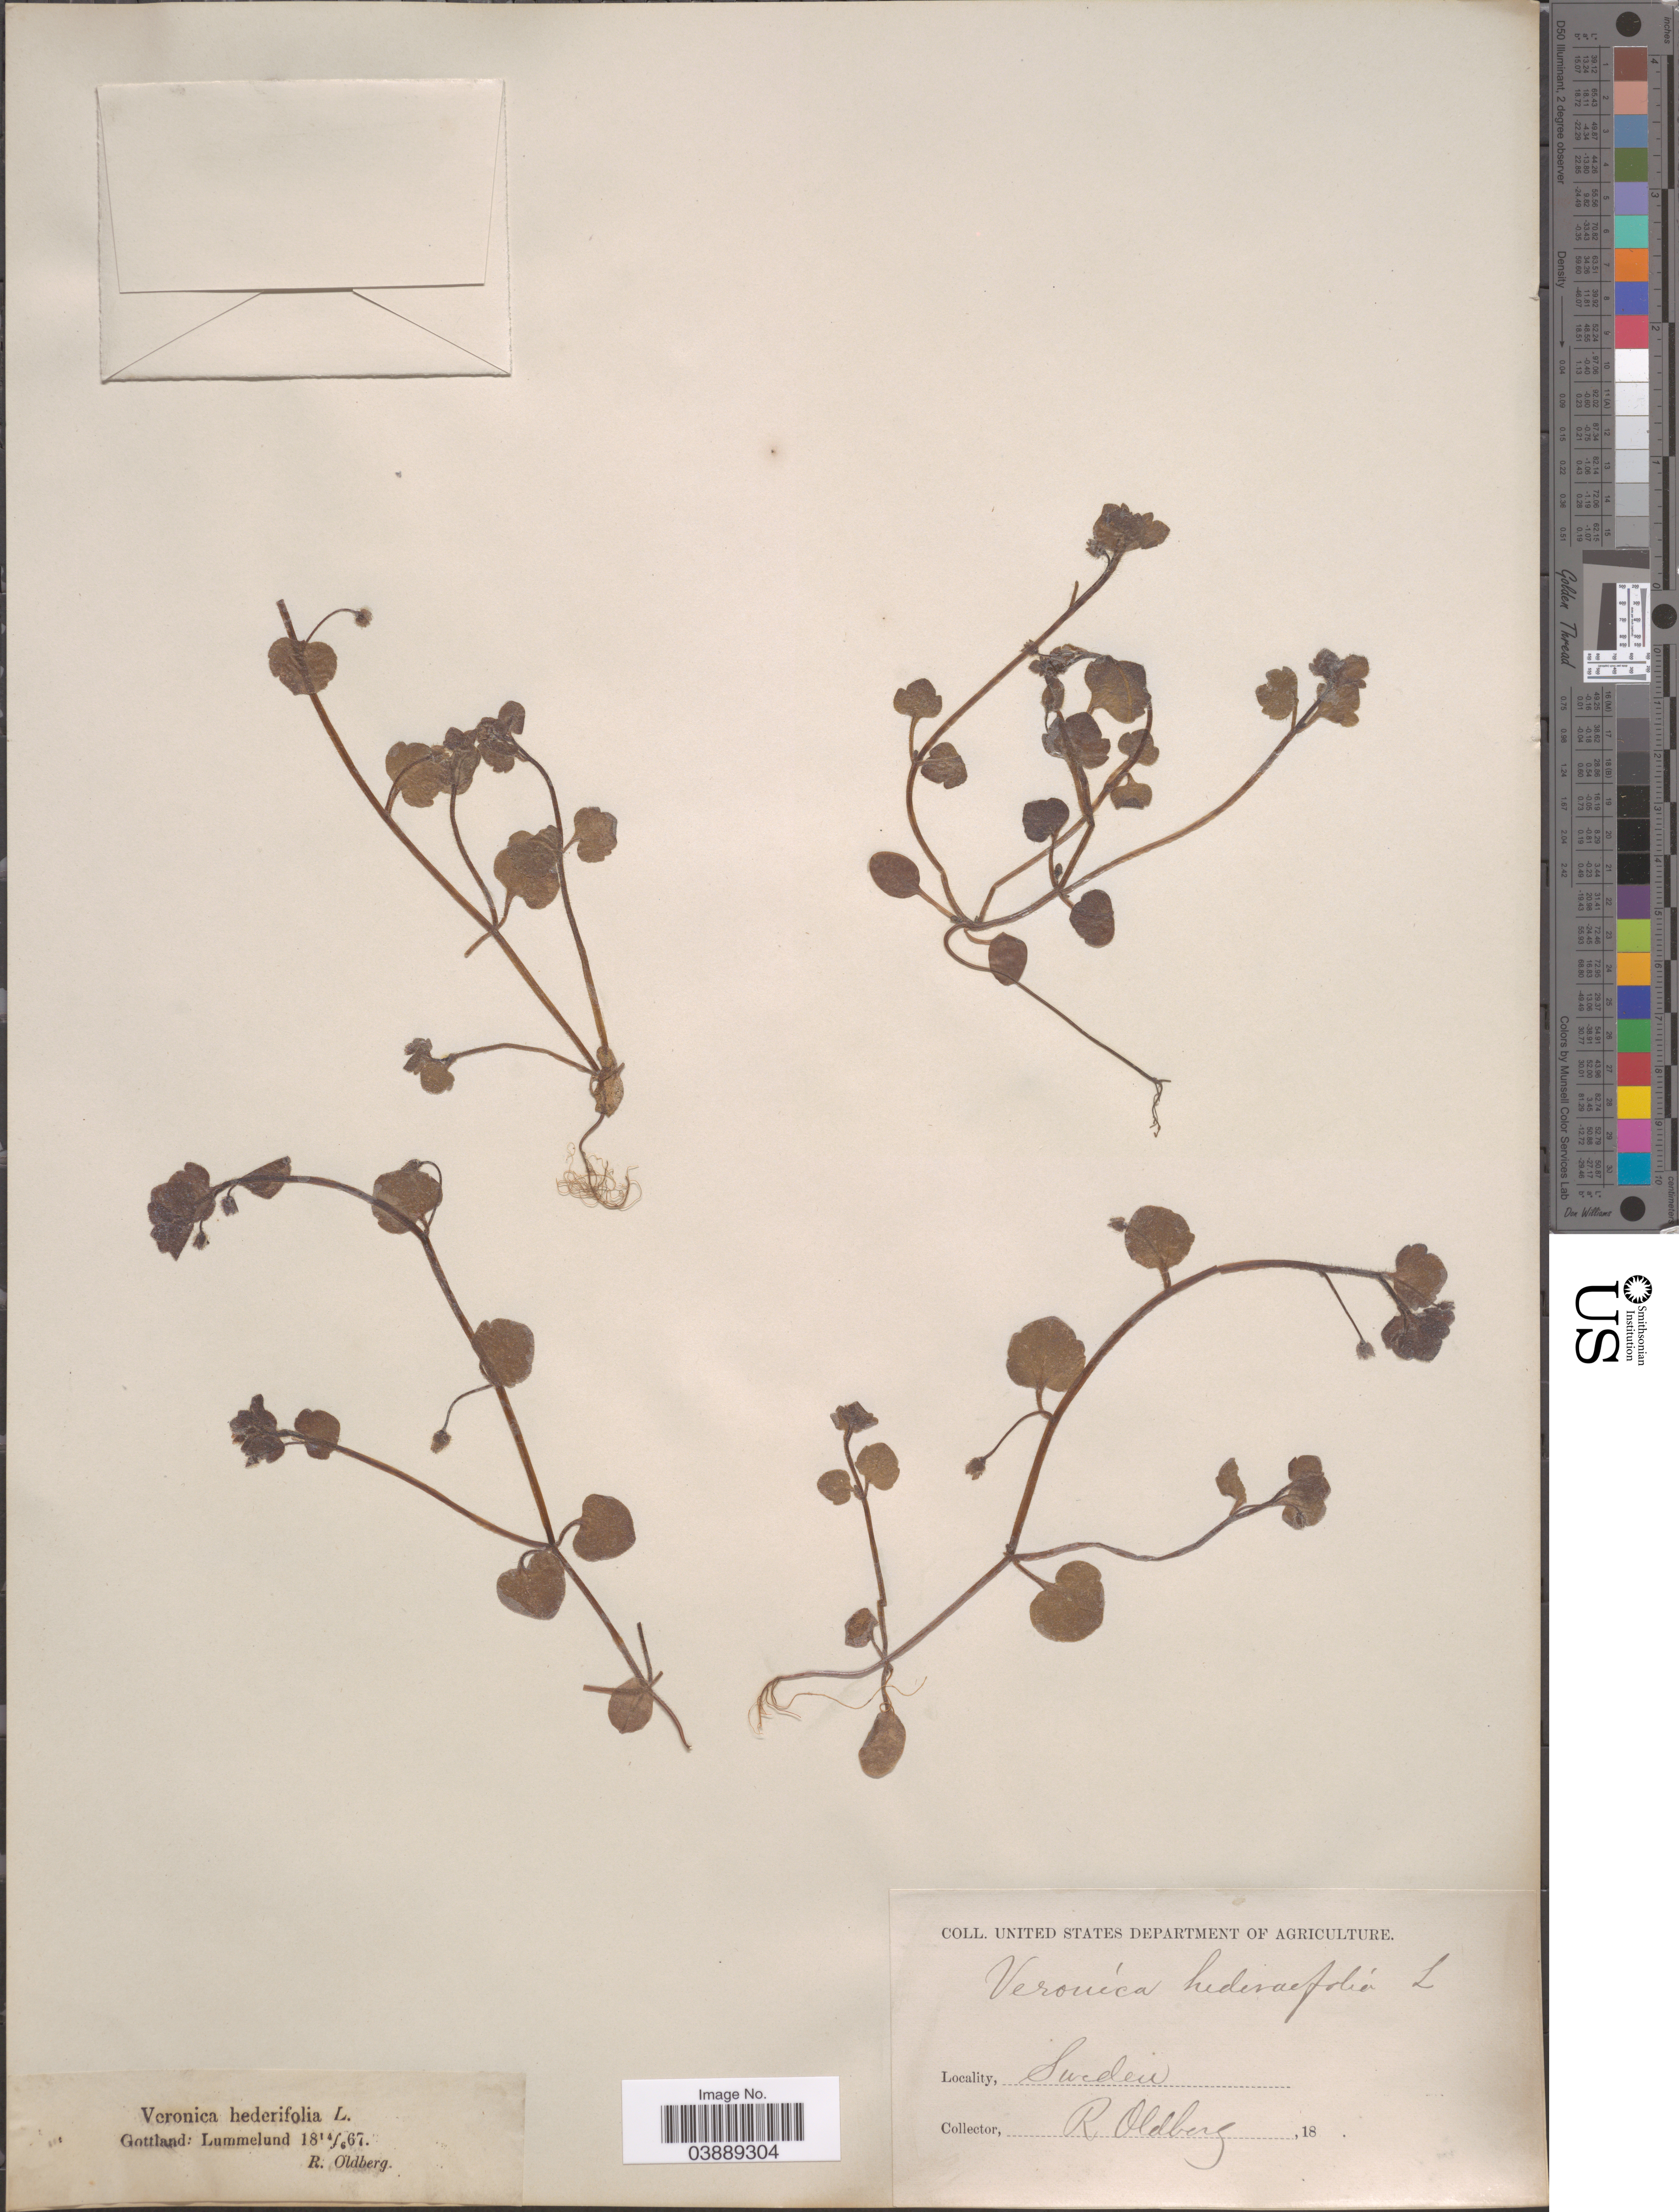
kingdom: Plantae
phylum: Tracheophyta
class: Magnoliopsida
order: Lamiales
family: Plantaginaceae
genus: Veronica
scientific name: Veronica hederifolia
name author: L.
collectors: R. Oldberg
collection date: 1867-06-04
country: Sweden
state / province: Gotland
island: Gotland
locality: Gottland: Lummelund.